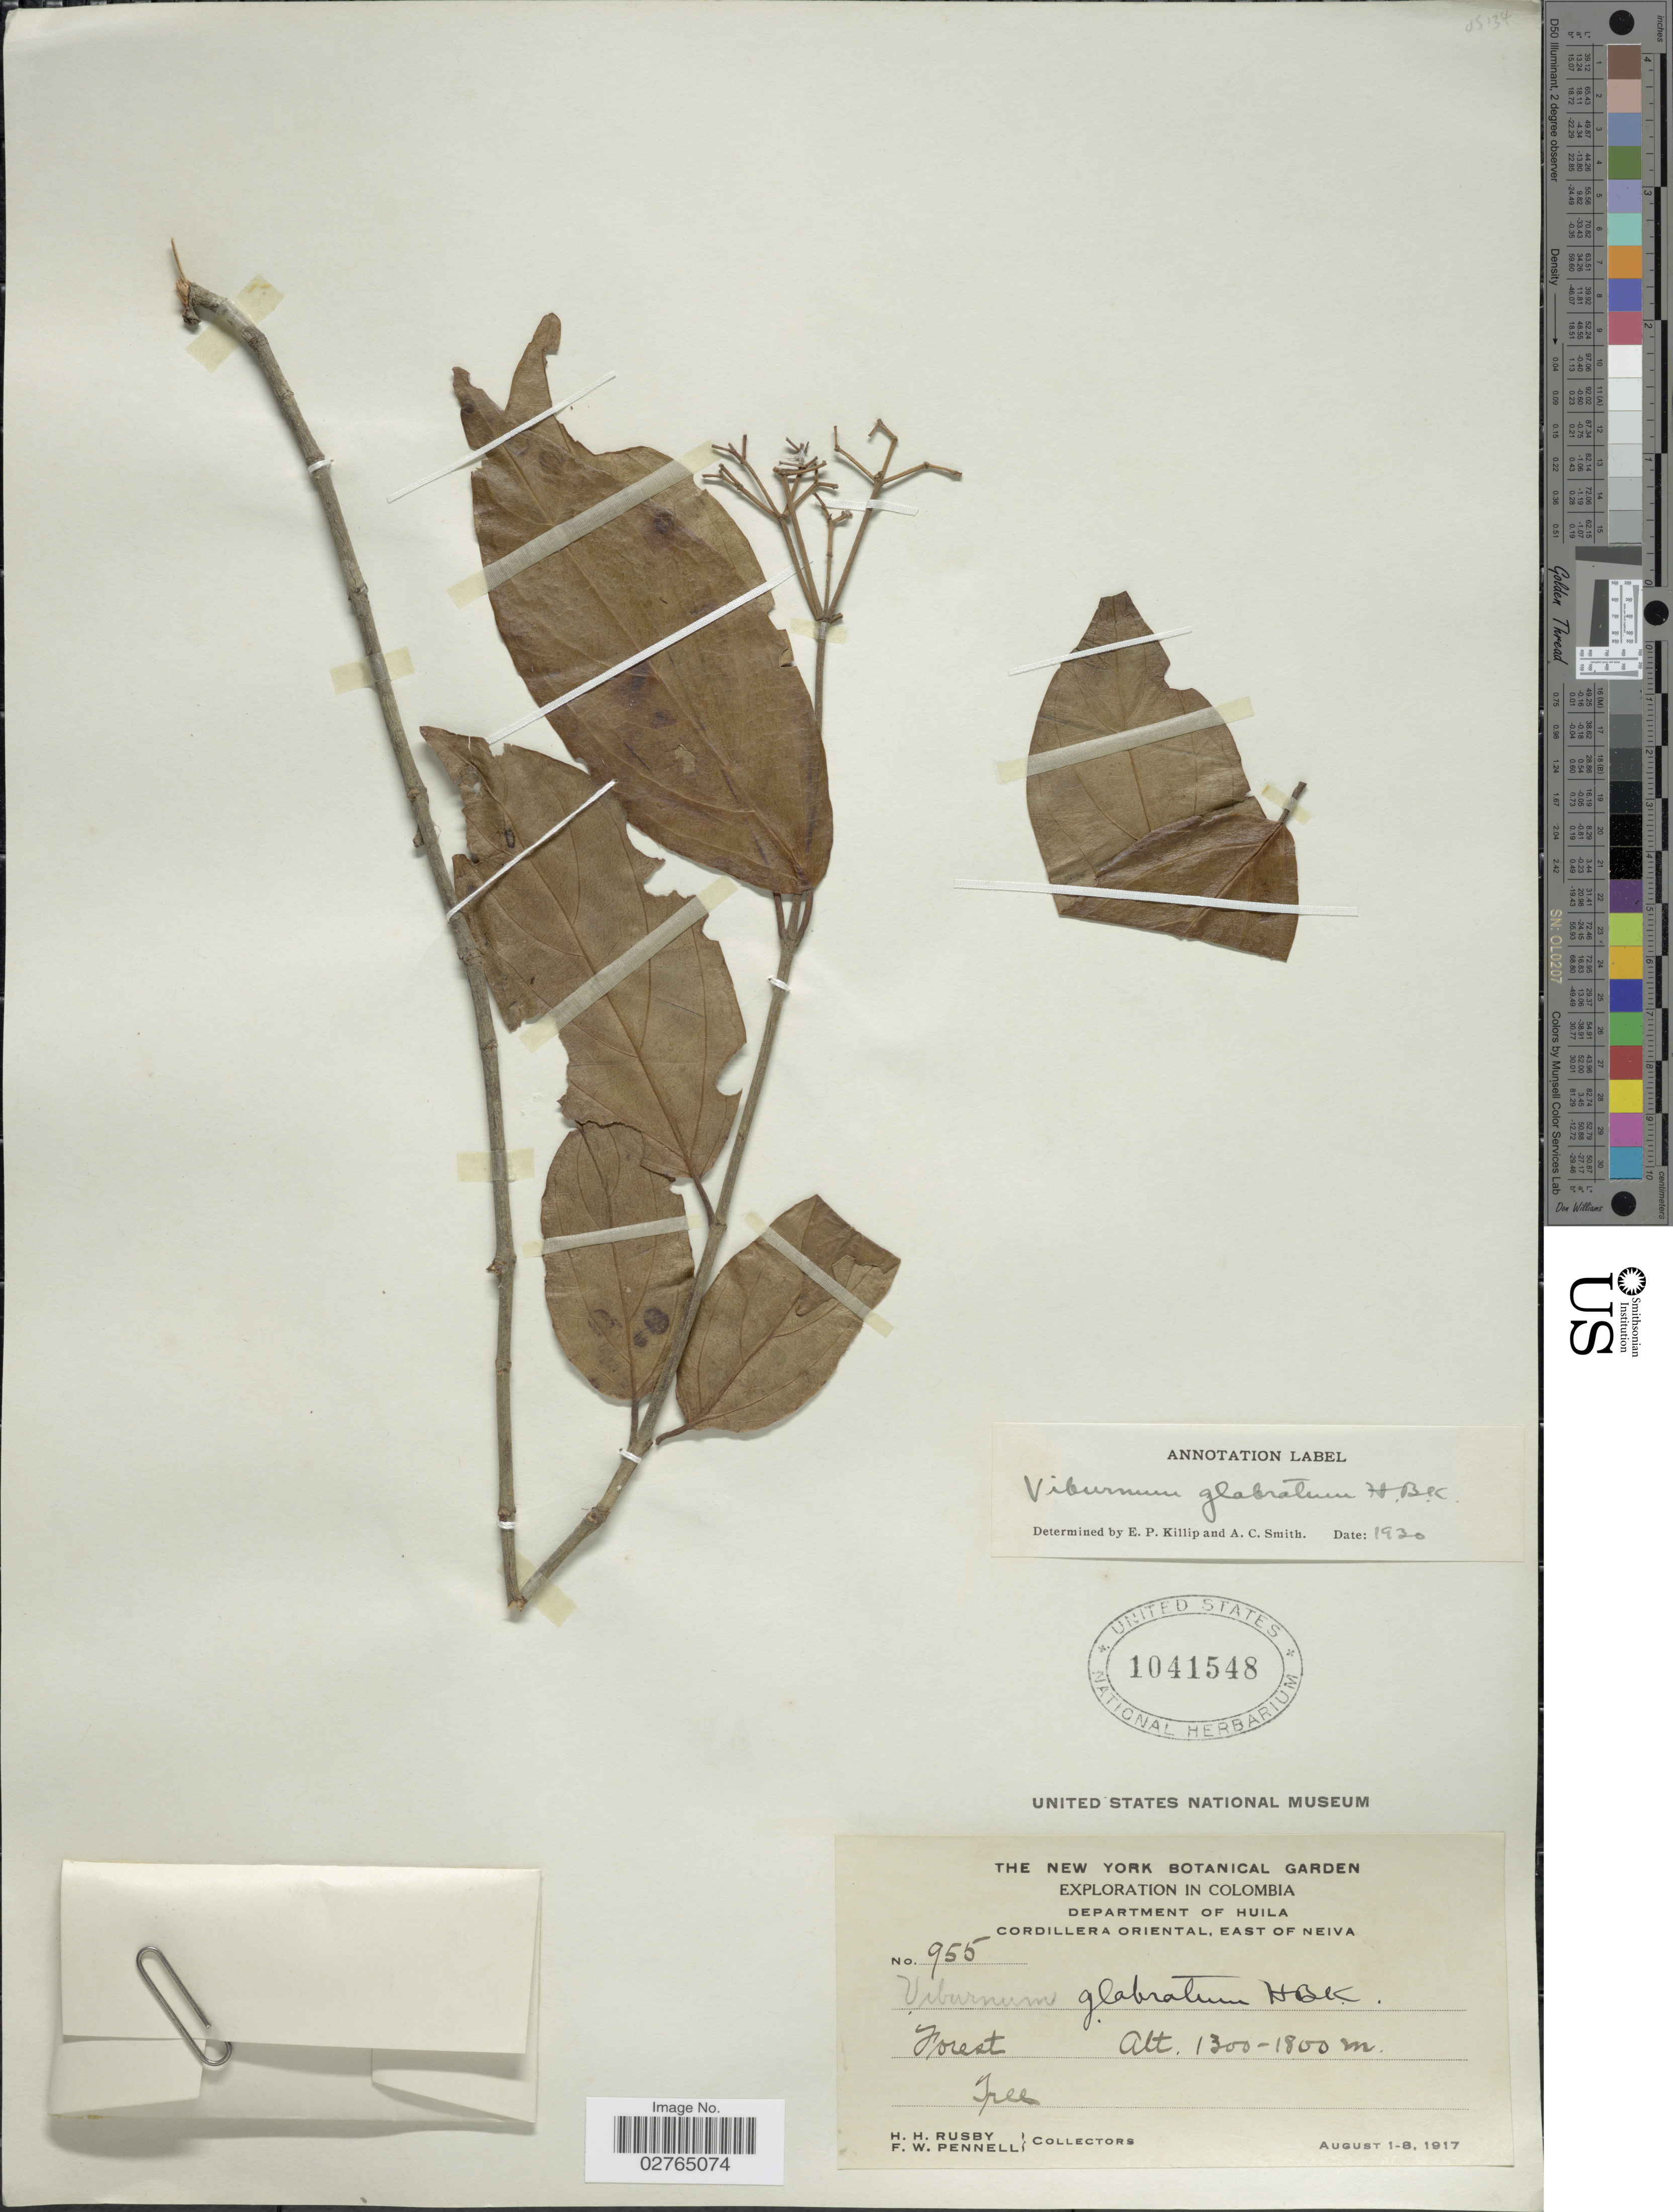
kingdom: Plantae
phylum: Tracheophyta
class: Magnoliopsida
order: Dipsacales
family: Viburnaceae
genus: Viburnum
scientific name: Viburnum glabratum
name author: Kunth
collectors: H. H. Rusby & F. W. Pennell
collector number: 955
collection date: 1917-08-01/1917-08-08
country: Colombia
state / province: Huila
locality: Department of Huila. Cordillera Oriental, East of Neiva.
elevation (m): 1300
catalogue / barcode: US 1041548